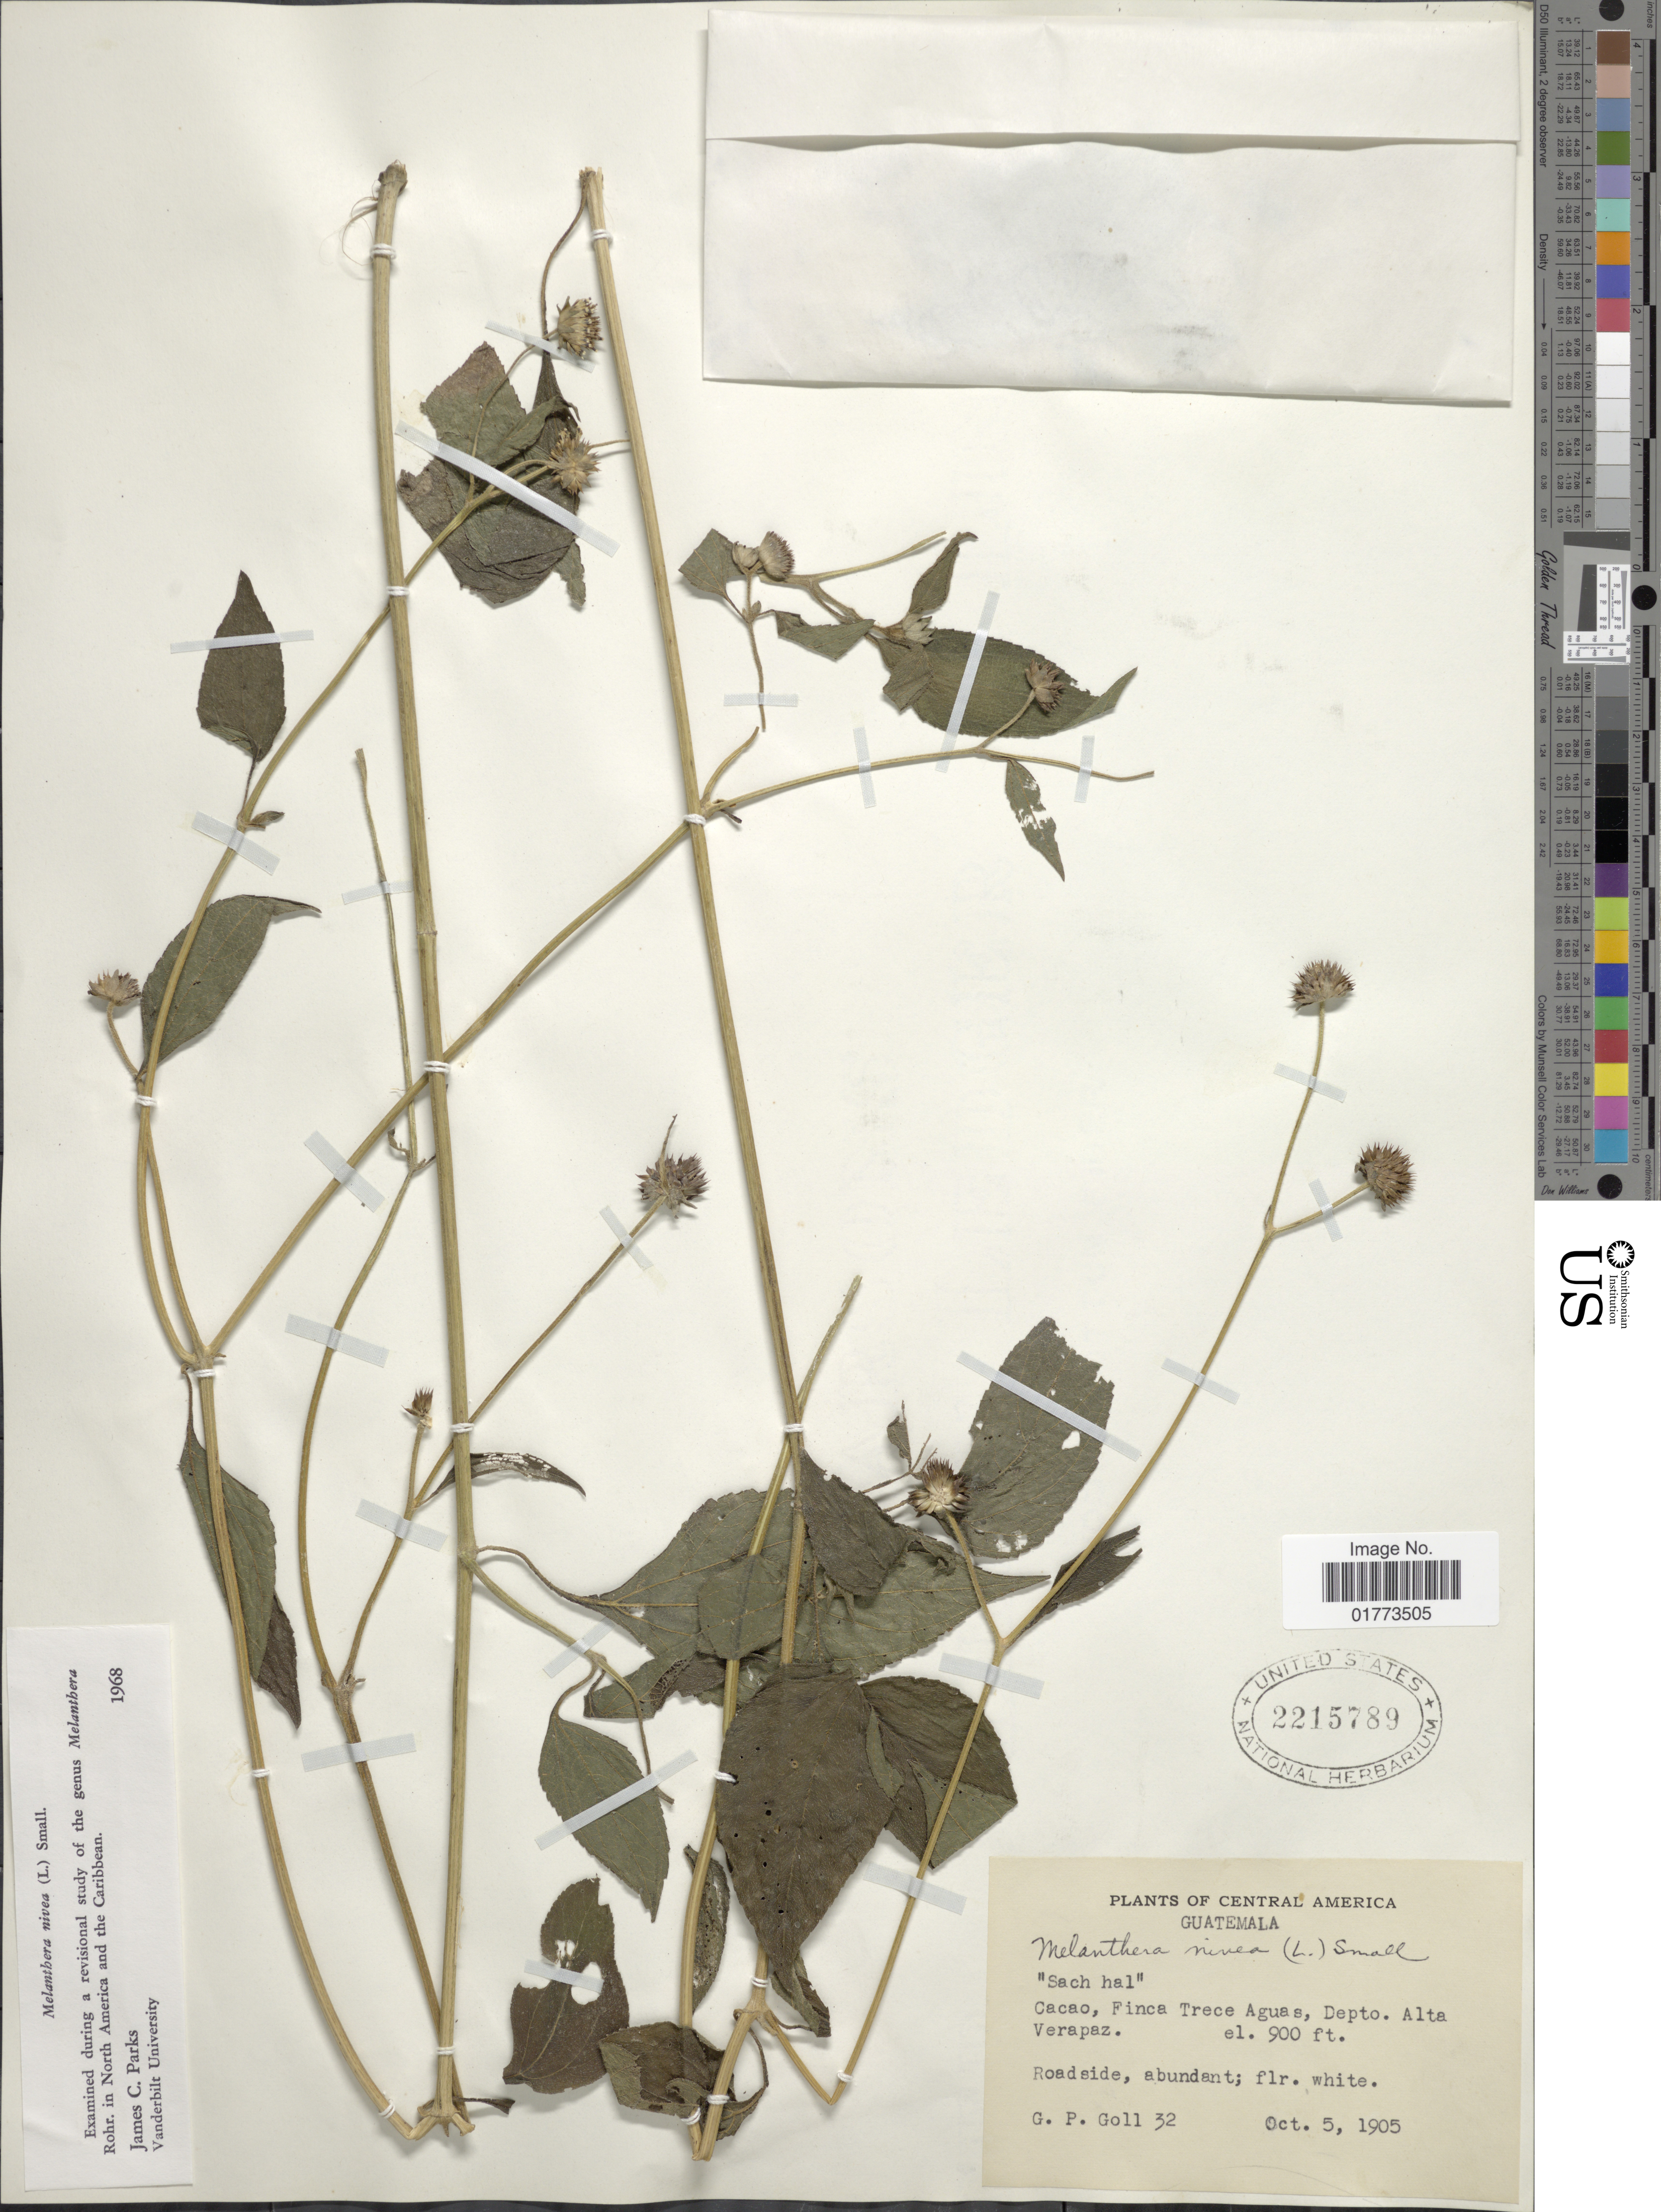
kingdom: Plantae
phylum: Tracheophyta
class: Magnoliopsida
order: Asterales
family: Asteraceae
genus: Melanthera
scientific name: Melanthera nivea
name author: (L.) Small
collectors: G. P. Goll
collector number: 32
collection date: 1905-10-05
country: Guatemala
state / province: Alta Verapaz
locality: Cacao, Finca Trece Aguas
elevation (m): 274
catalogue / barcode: US 2215789